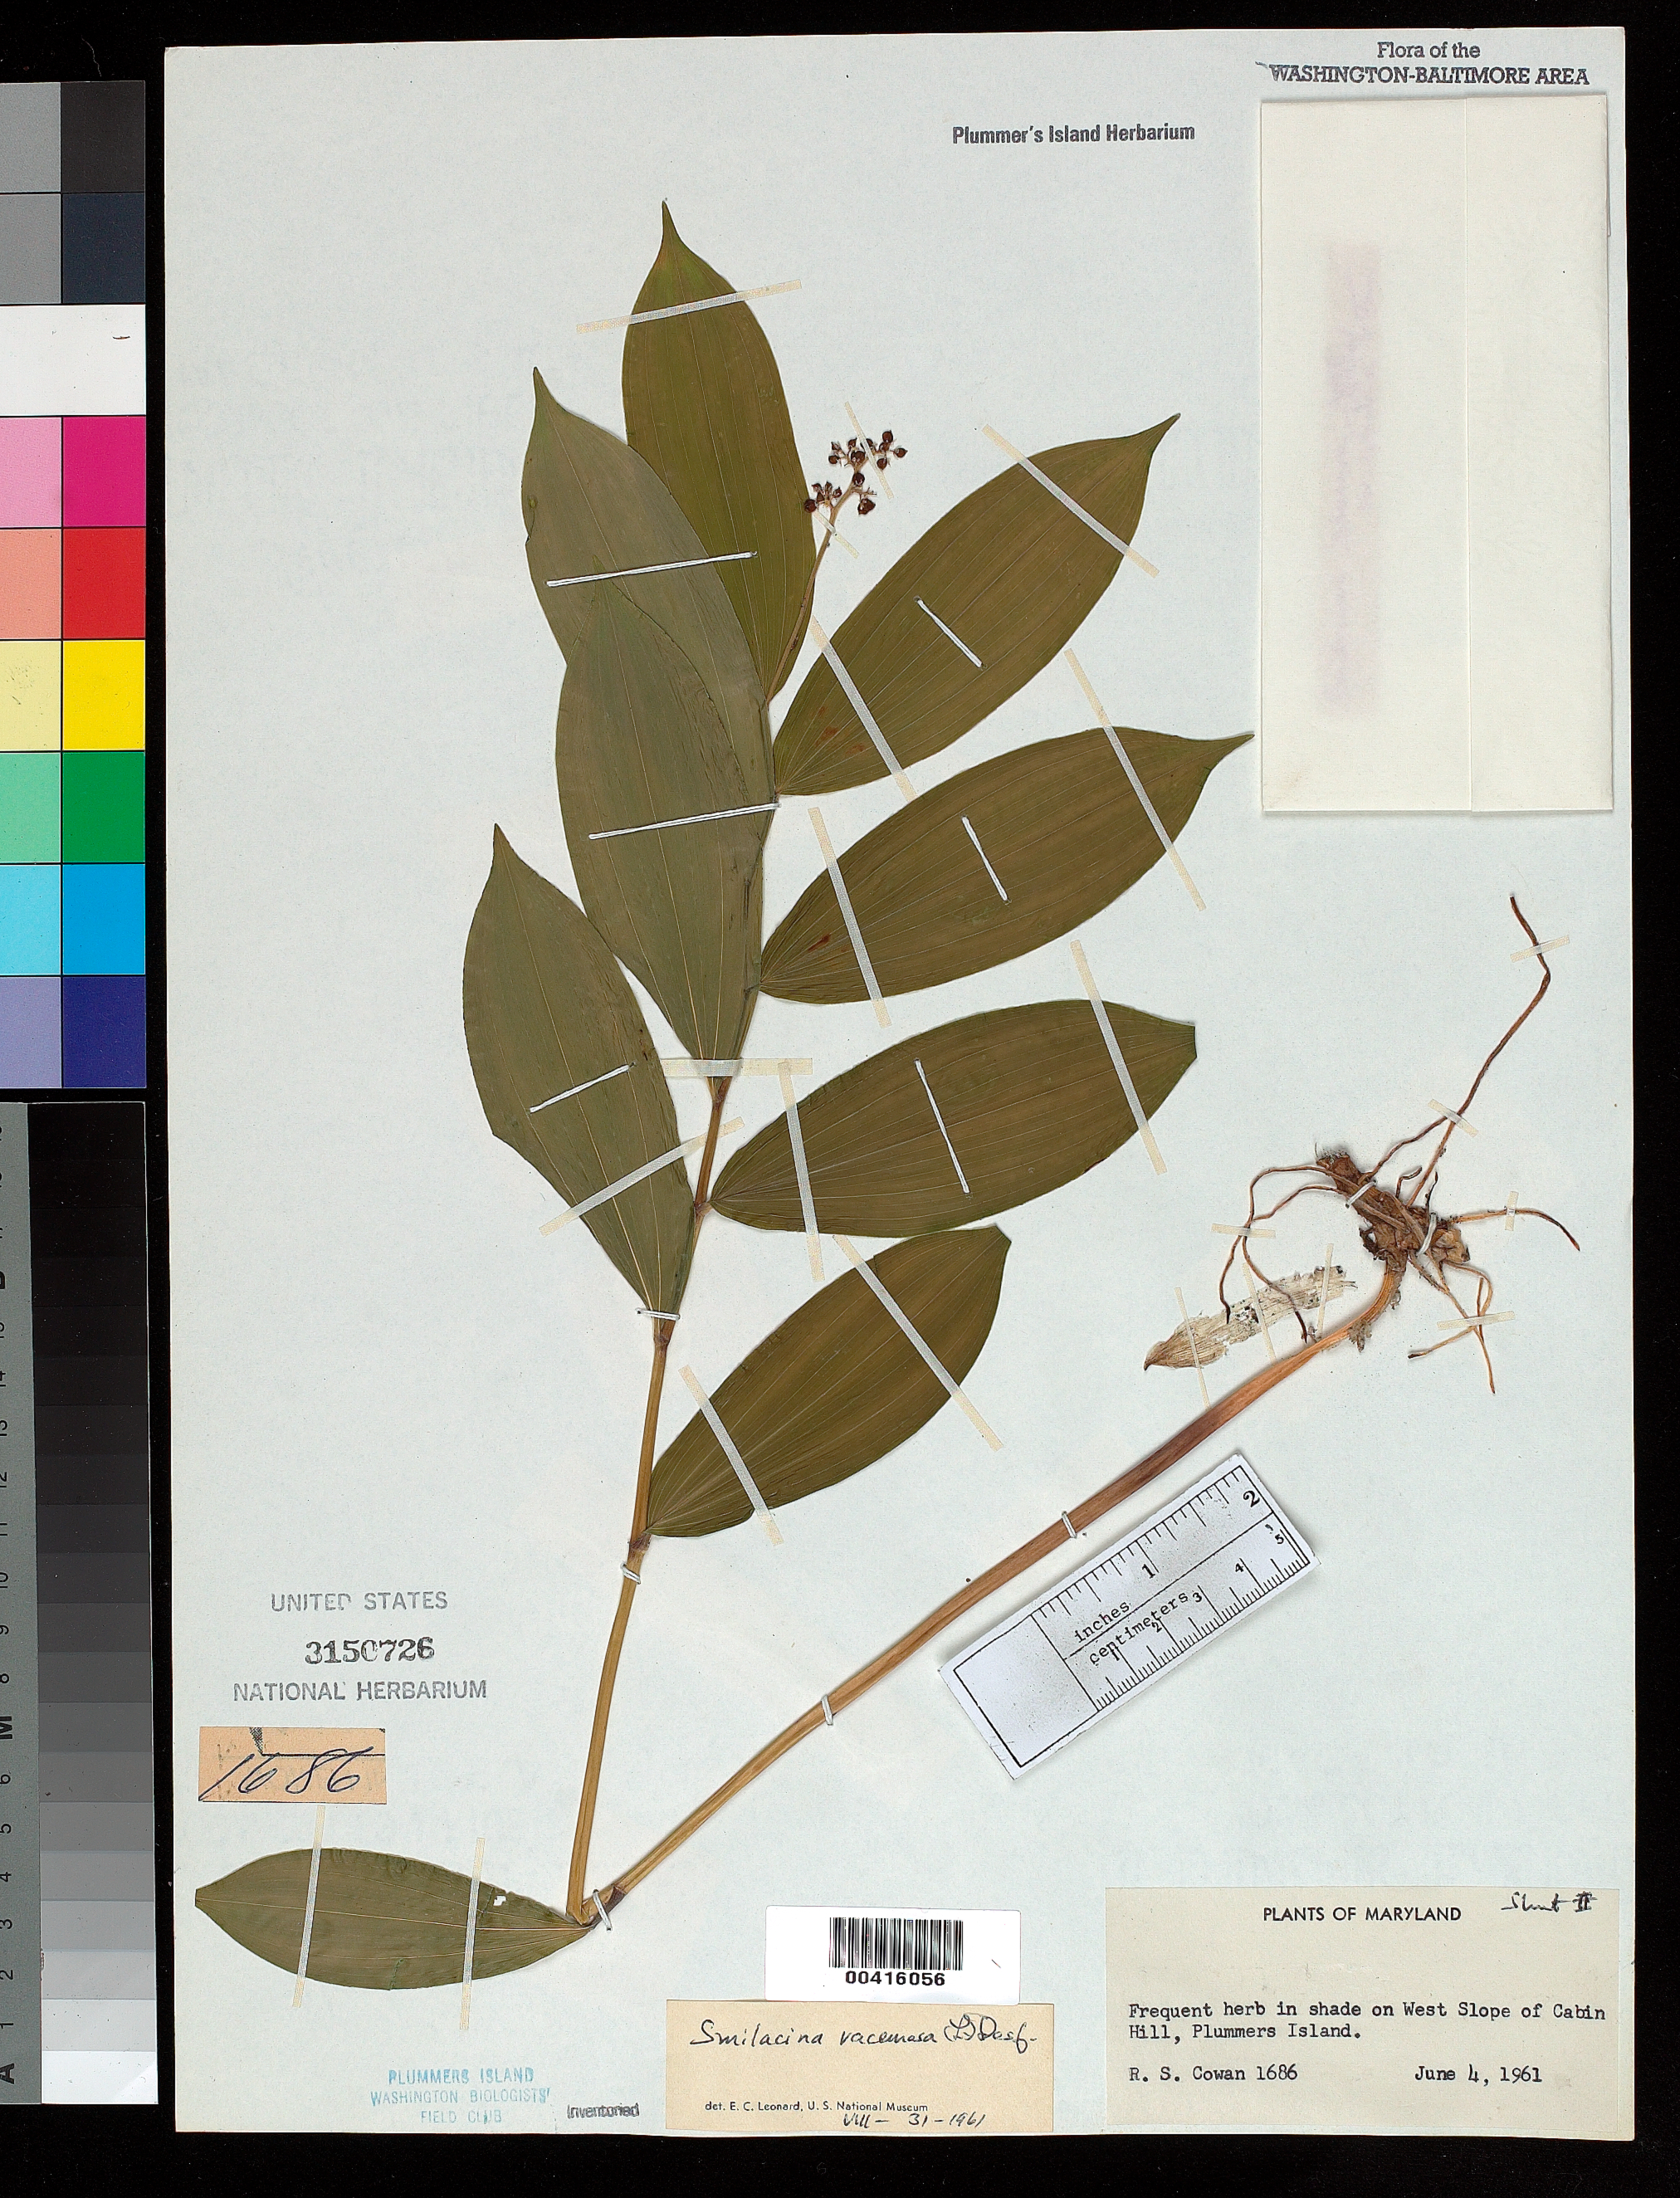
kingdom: Plantae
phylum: Tracheophyta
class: Liliopsida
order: Asparagales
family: Asparagaceae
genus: Maianthemum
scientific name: Maianthemum racemosum subsp. racemosum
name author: (L.) Link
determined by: Strong, Mark T., (BOT), Smithsonian Institution - National Museum of Natural History (UNITED STATES)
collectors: R. S. Cowan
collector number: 1686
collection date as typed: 04 Jun 1961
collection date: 1961-06-04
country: United States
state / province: Maryland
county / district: Montgomery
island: Plummers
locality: Plummer's Island, west slope of Cabin Hill C. & O. Canal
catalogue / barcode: US 3150726